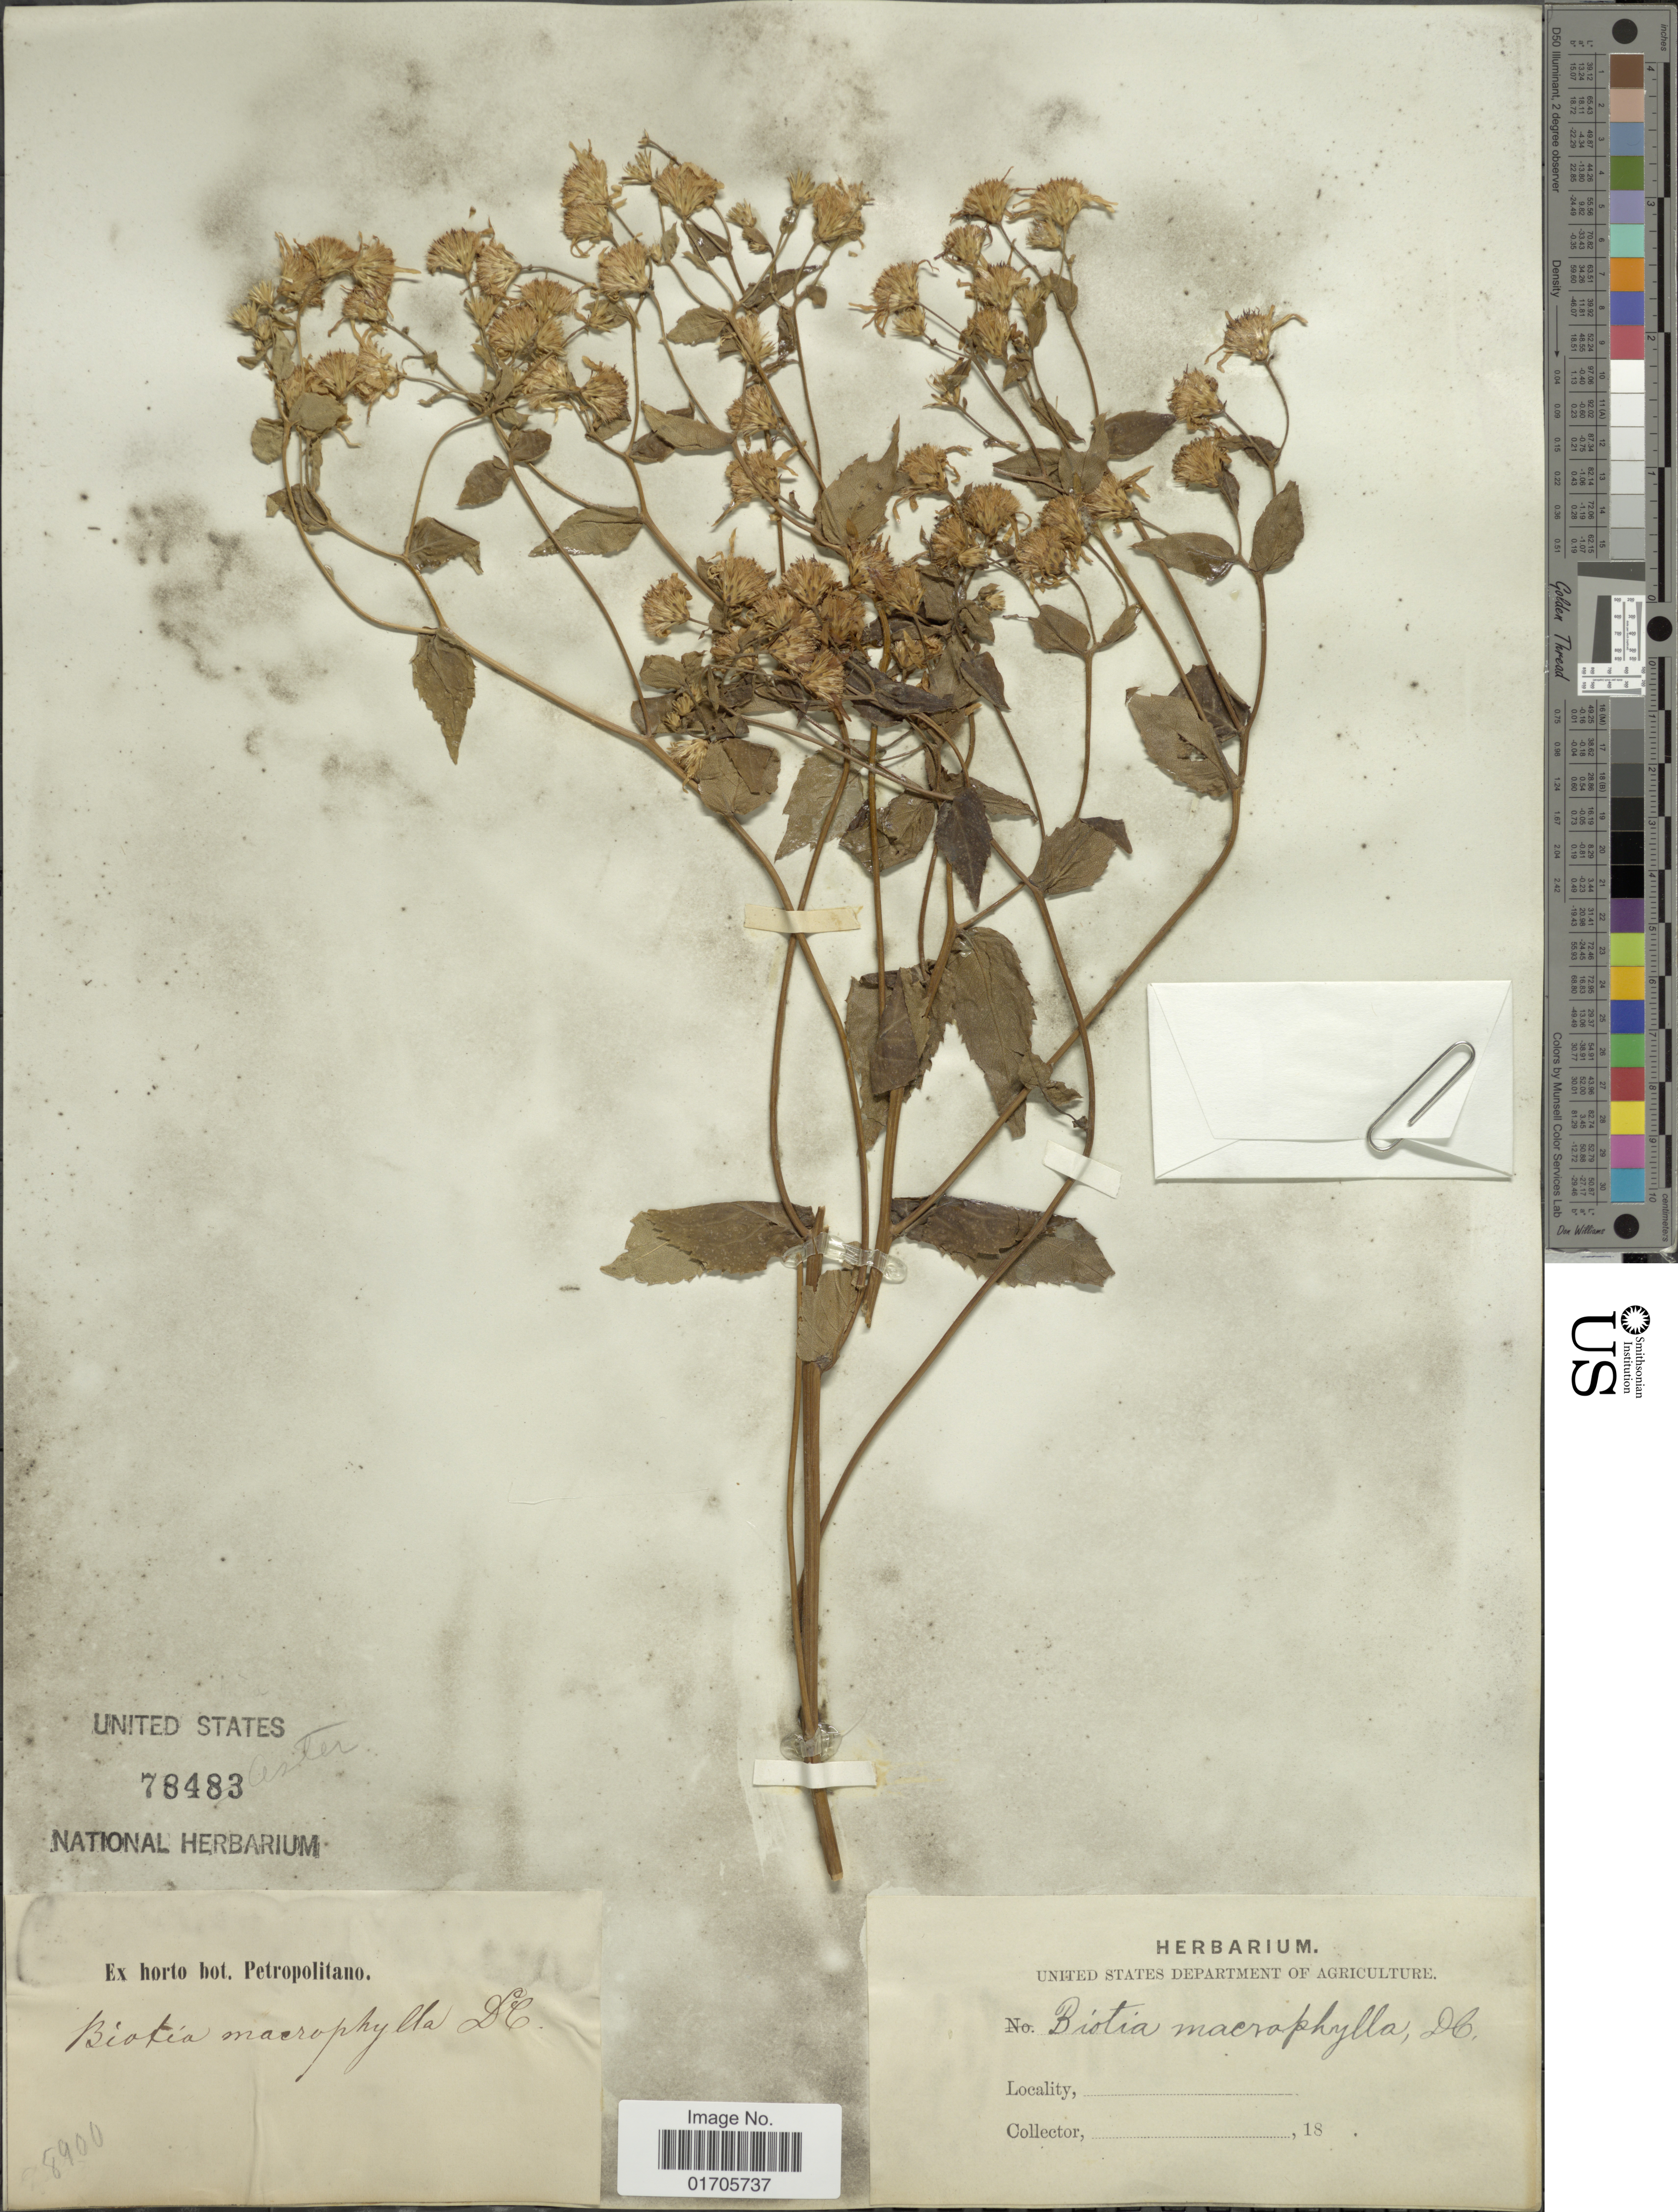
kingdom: Plantae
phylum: Tracheophyta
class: Magnoliopsida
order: Asterales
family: Asteraceae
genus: Eurybia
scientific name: Eurybia macrophylla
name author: (L.) Cass.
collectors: United States Department of Agriculture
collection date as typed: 18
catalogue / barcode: US 78483